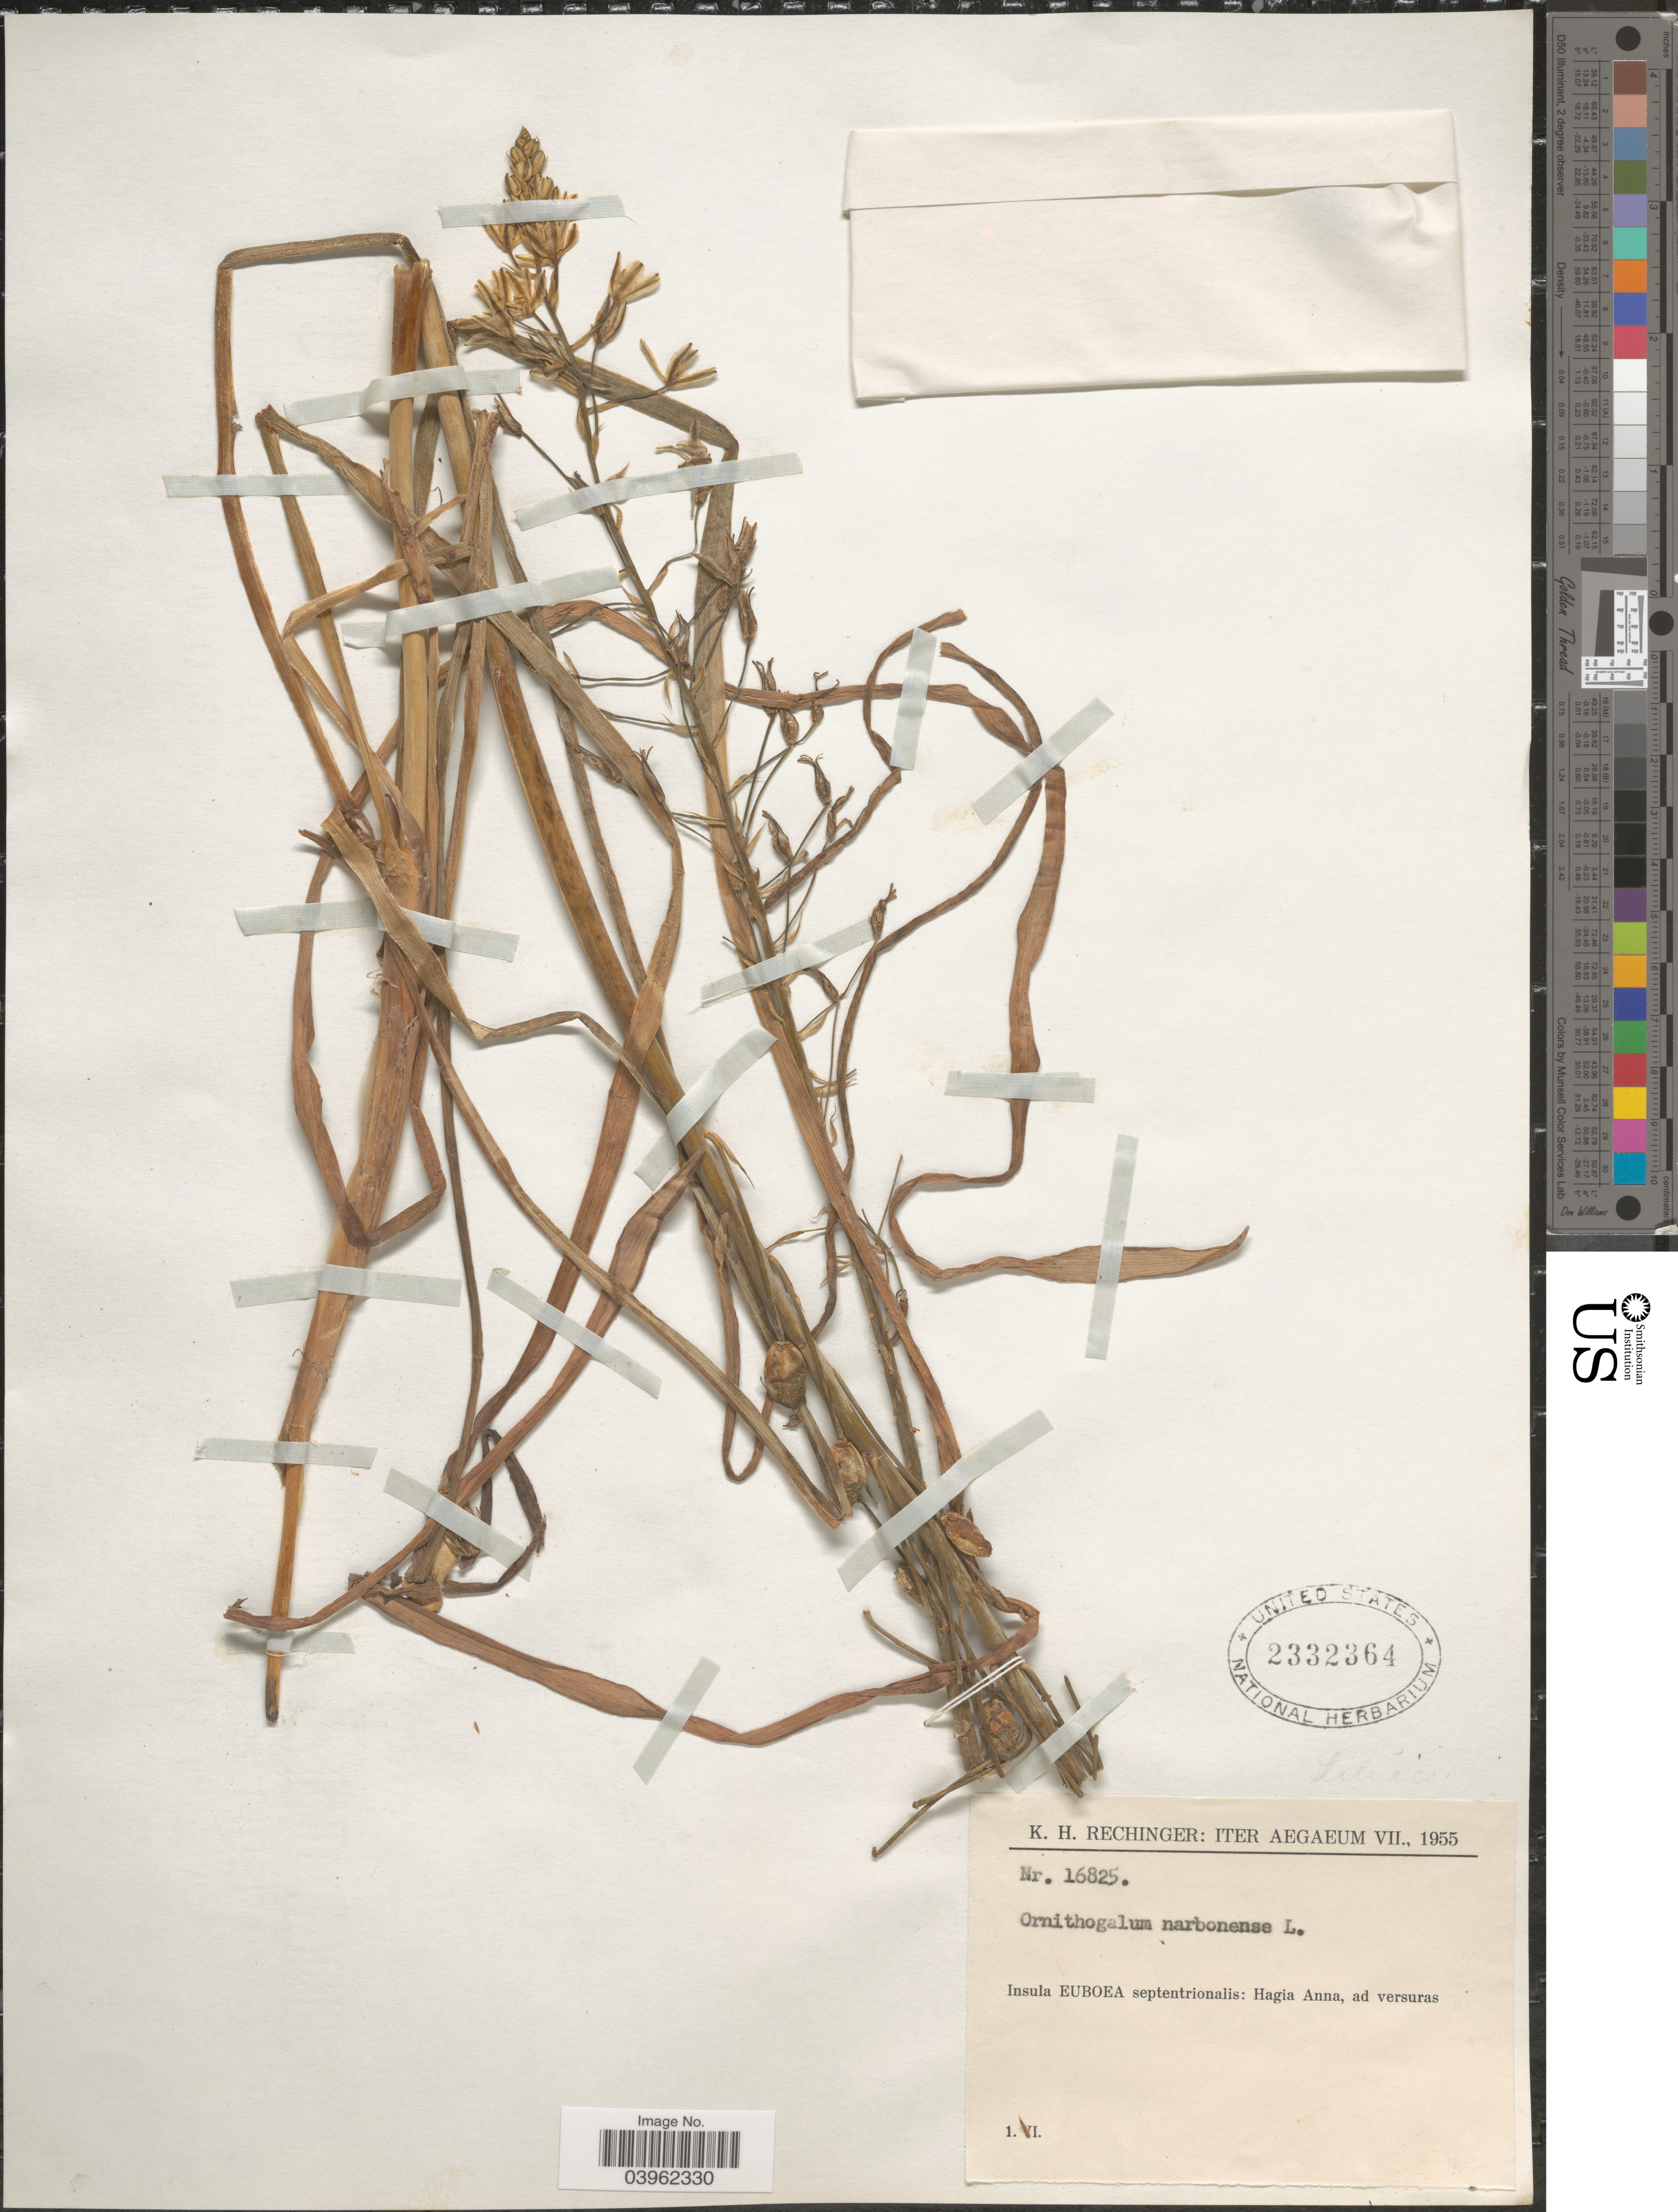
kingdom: Plantae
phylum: Tracheophyta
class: Liliopsida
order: Asparagales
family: Asparagaceae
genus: Ornithogalum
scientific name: Ornithogalum narbonense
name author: L.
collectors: K. H. Rechinger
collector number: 16825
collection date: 1955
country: Greece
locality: Iter Aegaeum VII. Insula Euboea septentrionalis: Hagia Anna, ad versuras.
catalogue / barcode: US 2332364